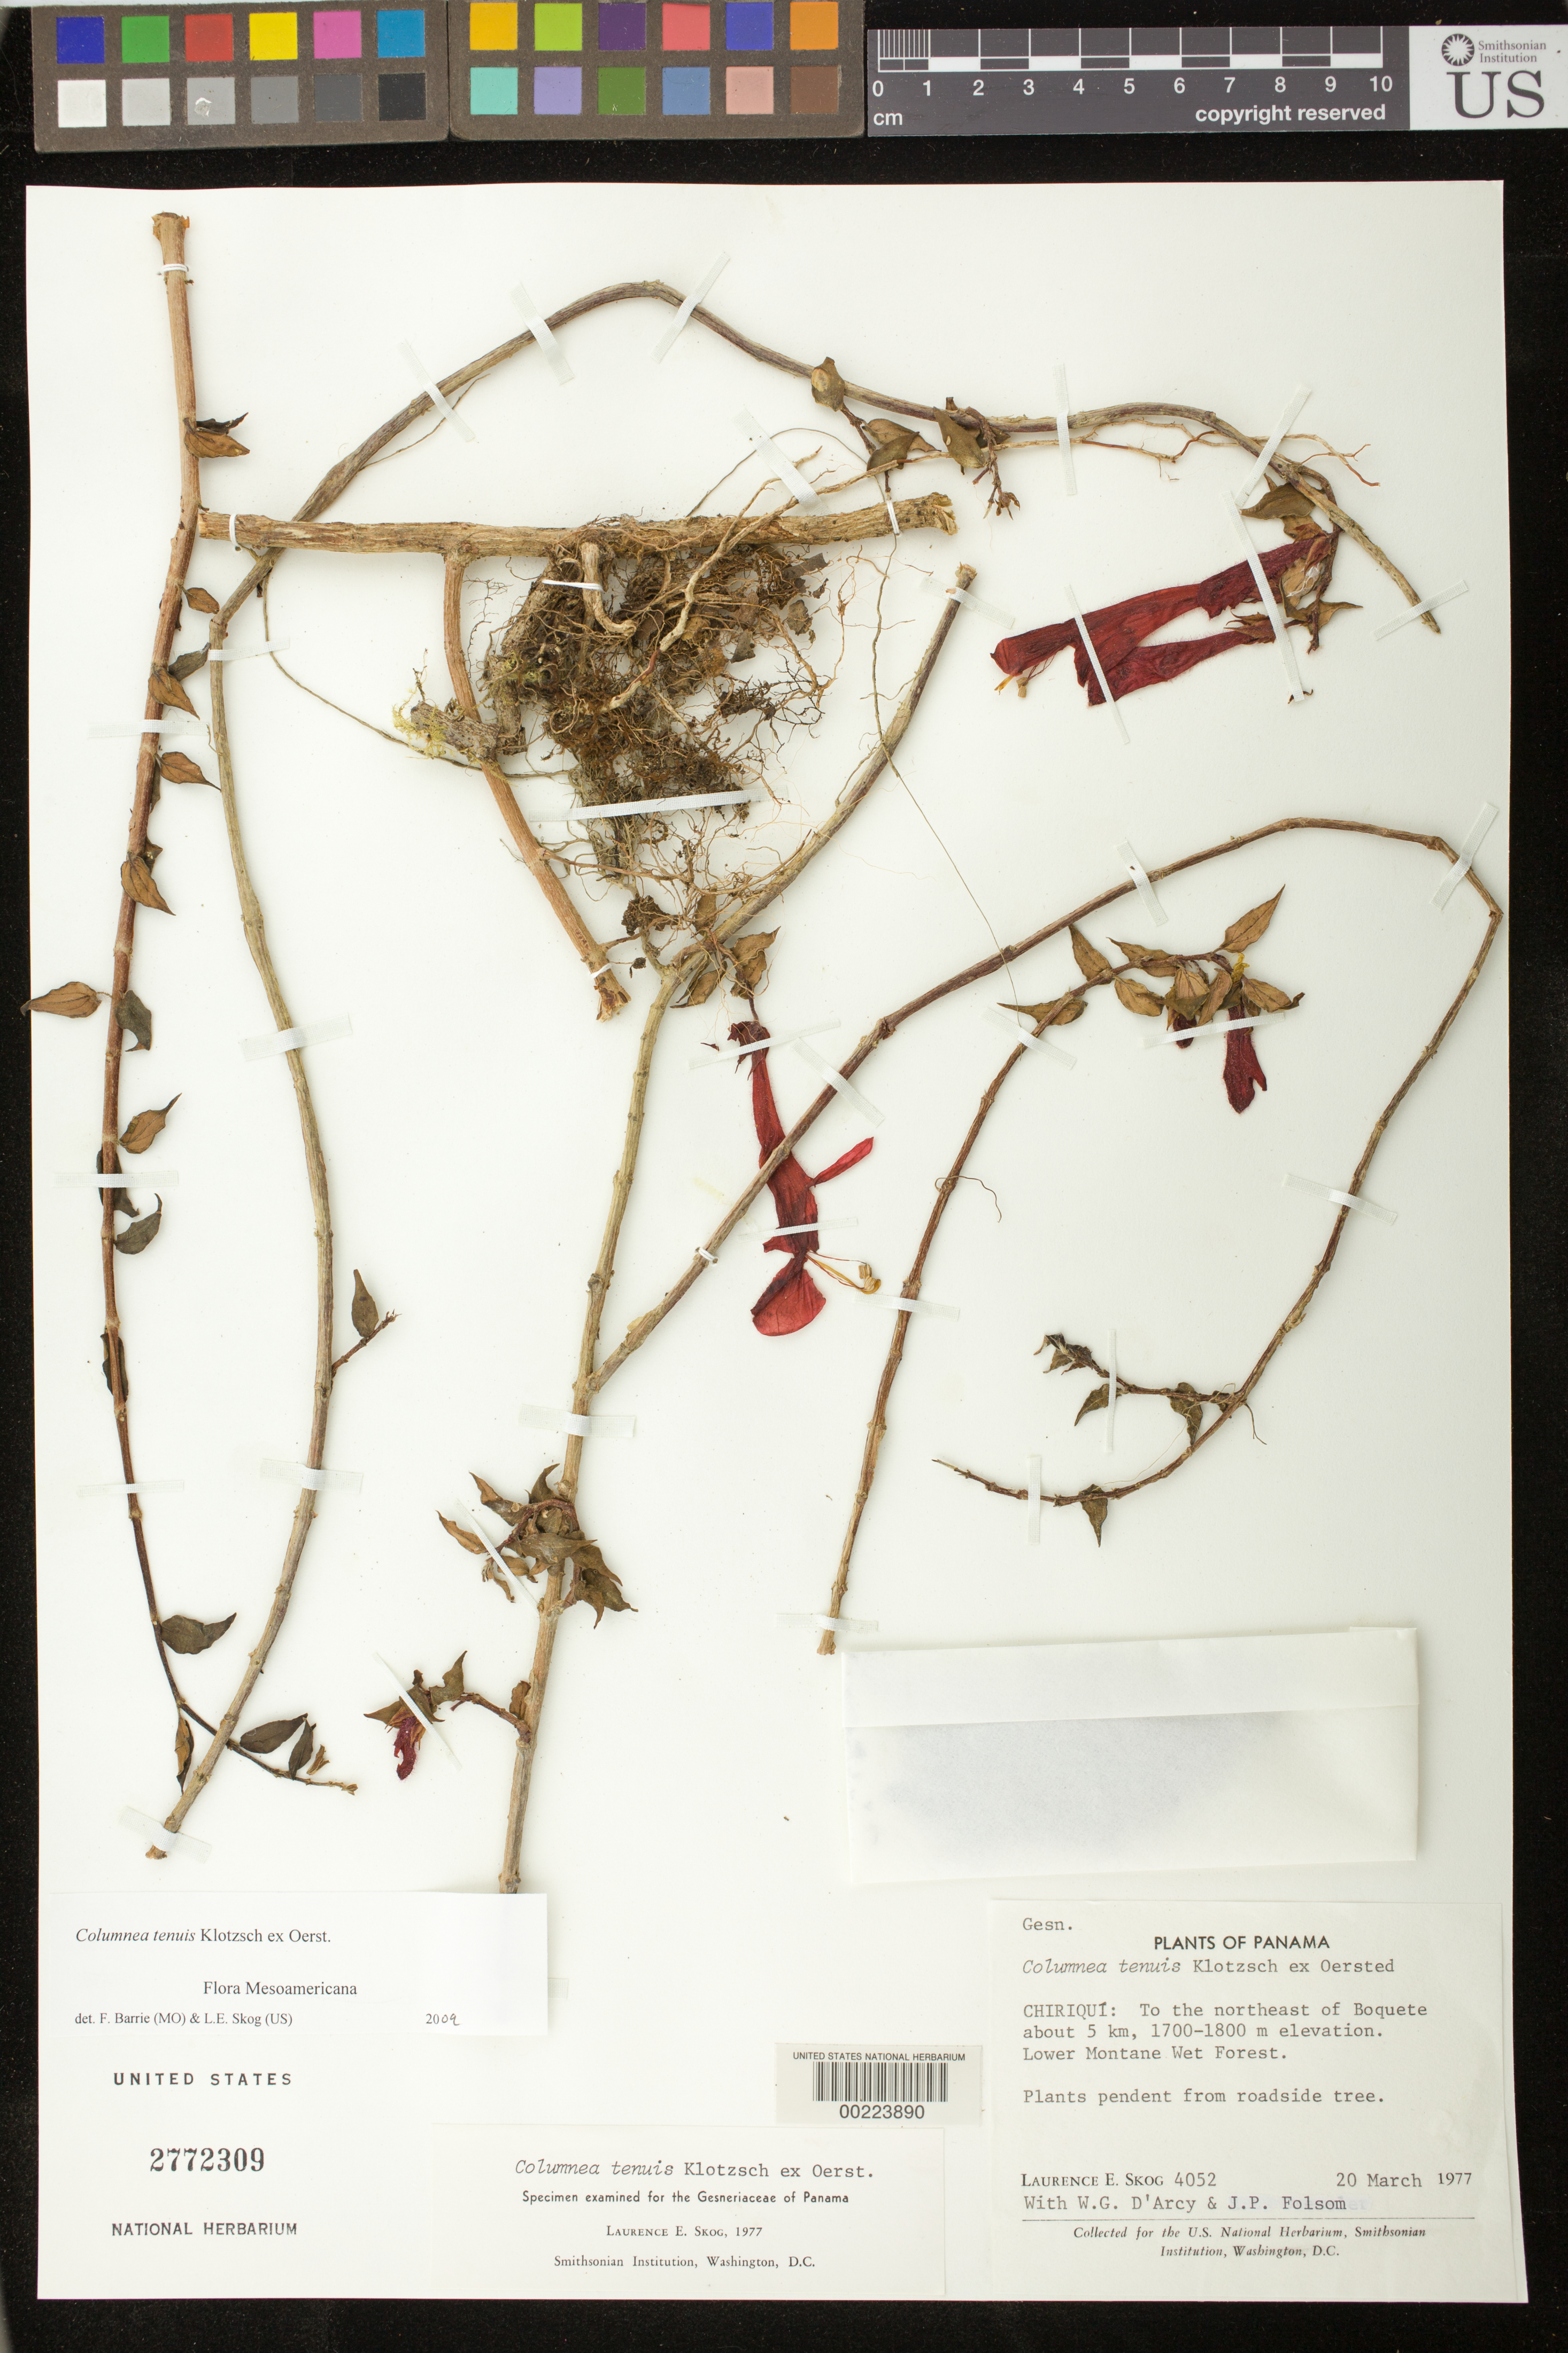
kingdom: Plantae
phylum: Tracheophyta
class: Magnoliopsida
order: Lamiales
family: Gesneriaceae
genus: Columnea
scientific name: Columnea tenuis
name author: Klotzsch ex Oerst.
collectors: L. E. Skog, W. G. D'Arcy & J. P. Folsom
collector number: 4052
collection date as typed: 20 Mar 1977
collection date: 1977-03-20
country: Panama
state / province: Chiriquí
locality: To the NE of Boquete about 5 km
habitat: Lower montane wet forest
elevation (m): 1700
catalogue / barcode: US 2772309